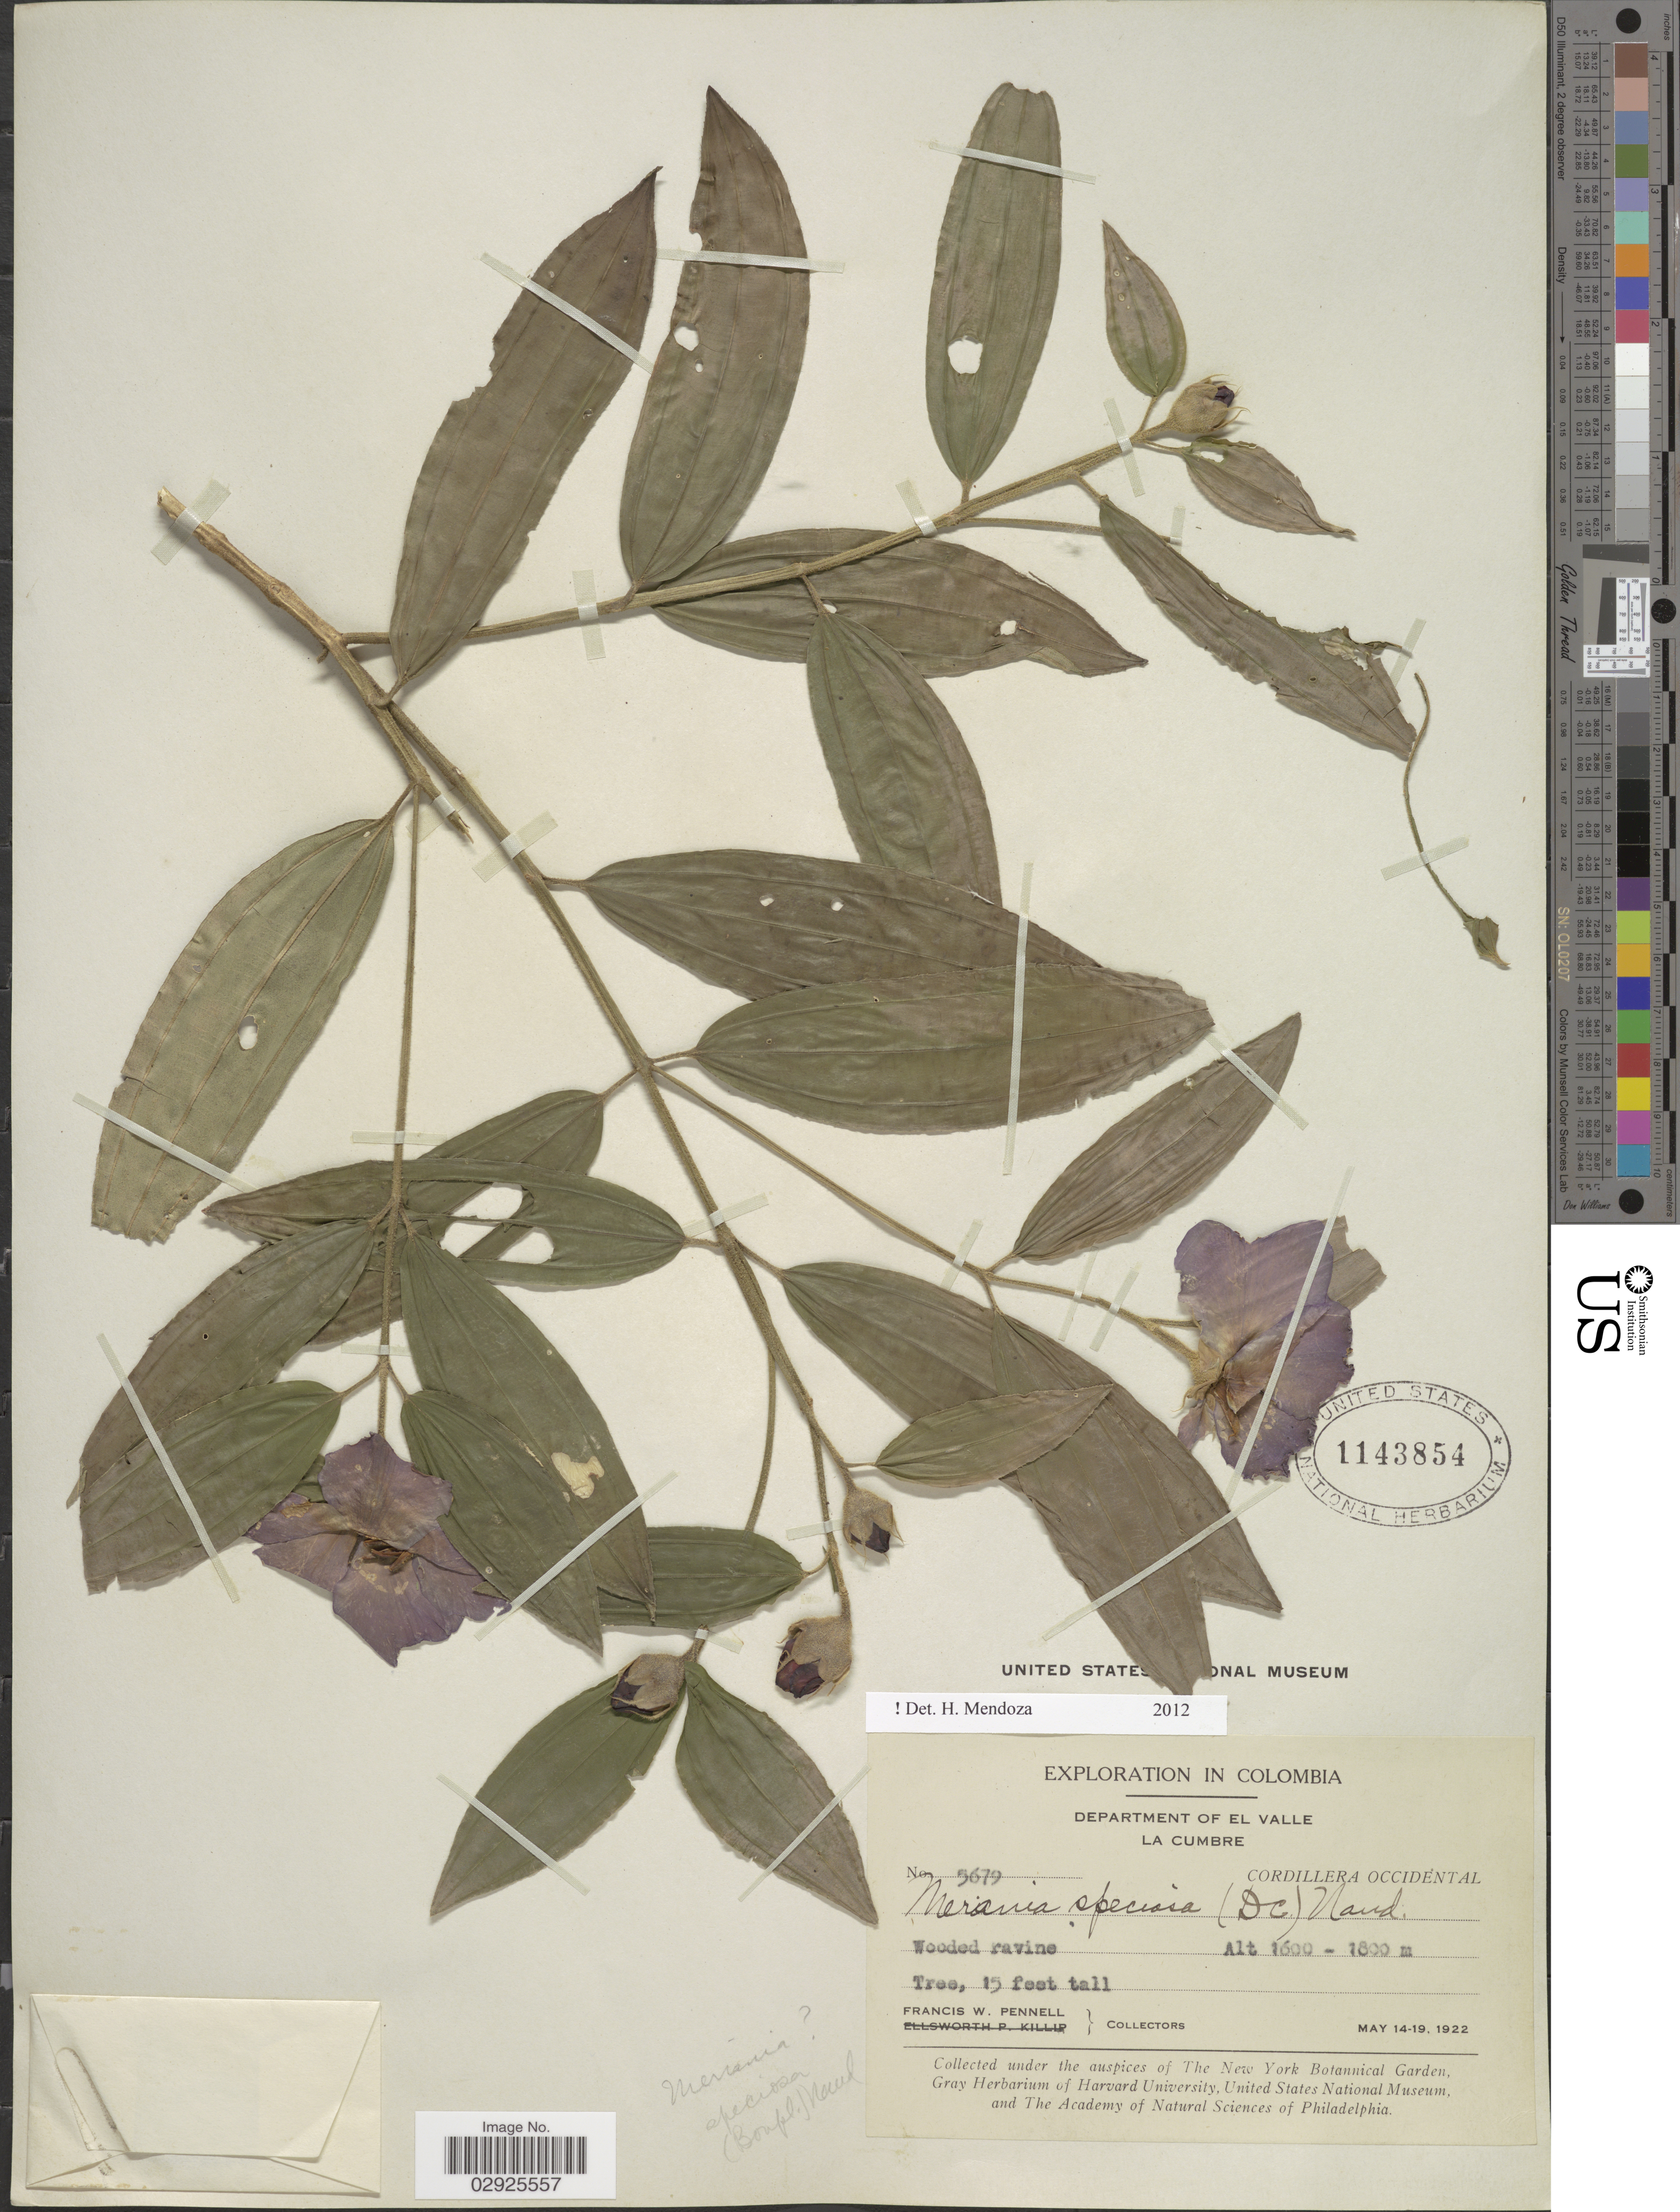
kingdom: Plantae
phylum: Tracheophyta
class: Magnoliopsida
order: Myrtales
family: Melastomataceae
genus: Meriania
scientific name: Meriania speciosa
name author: (Bonpl.) Naudin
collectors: F. W. Pennell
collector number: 5679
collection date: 1922-05-14/1922-05-19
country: Colombia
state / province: Valle del Cauca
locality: Department of El Valle, La Cumbre, Cordillera Occidental.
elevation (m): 1600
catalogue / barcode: US 1143854